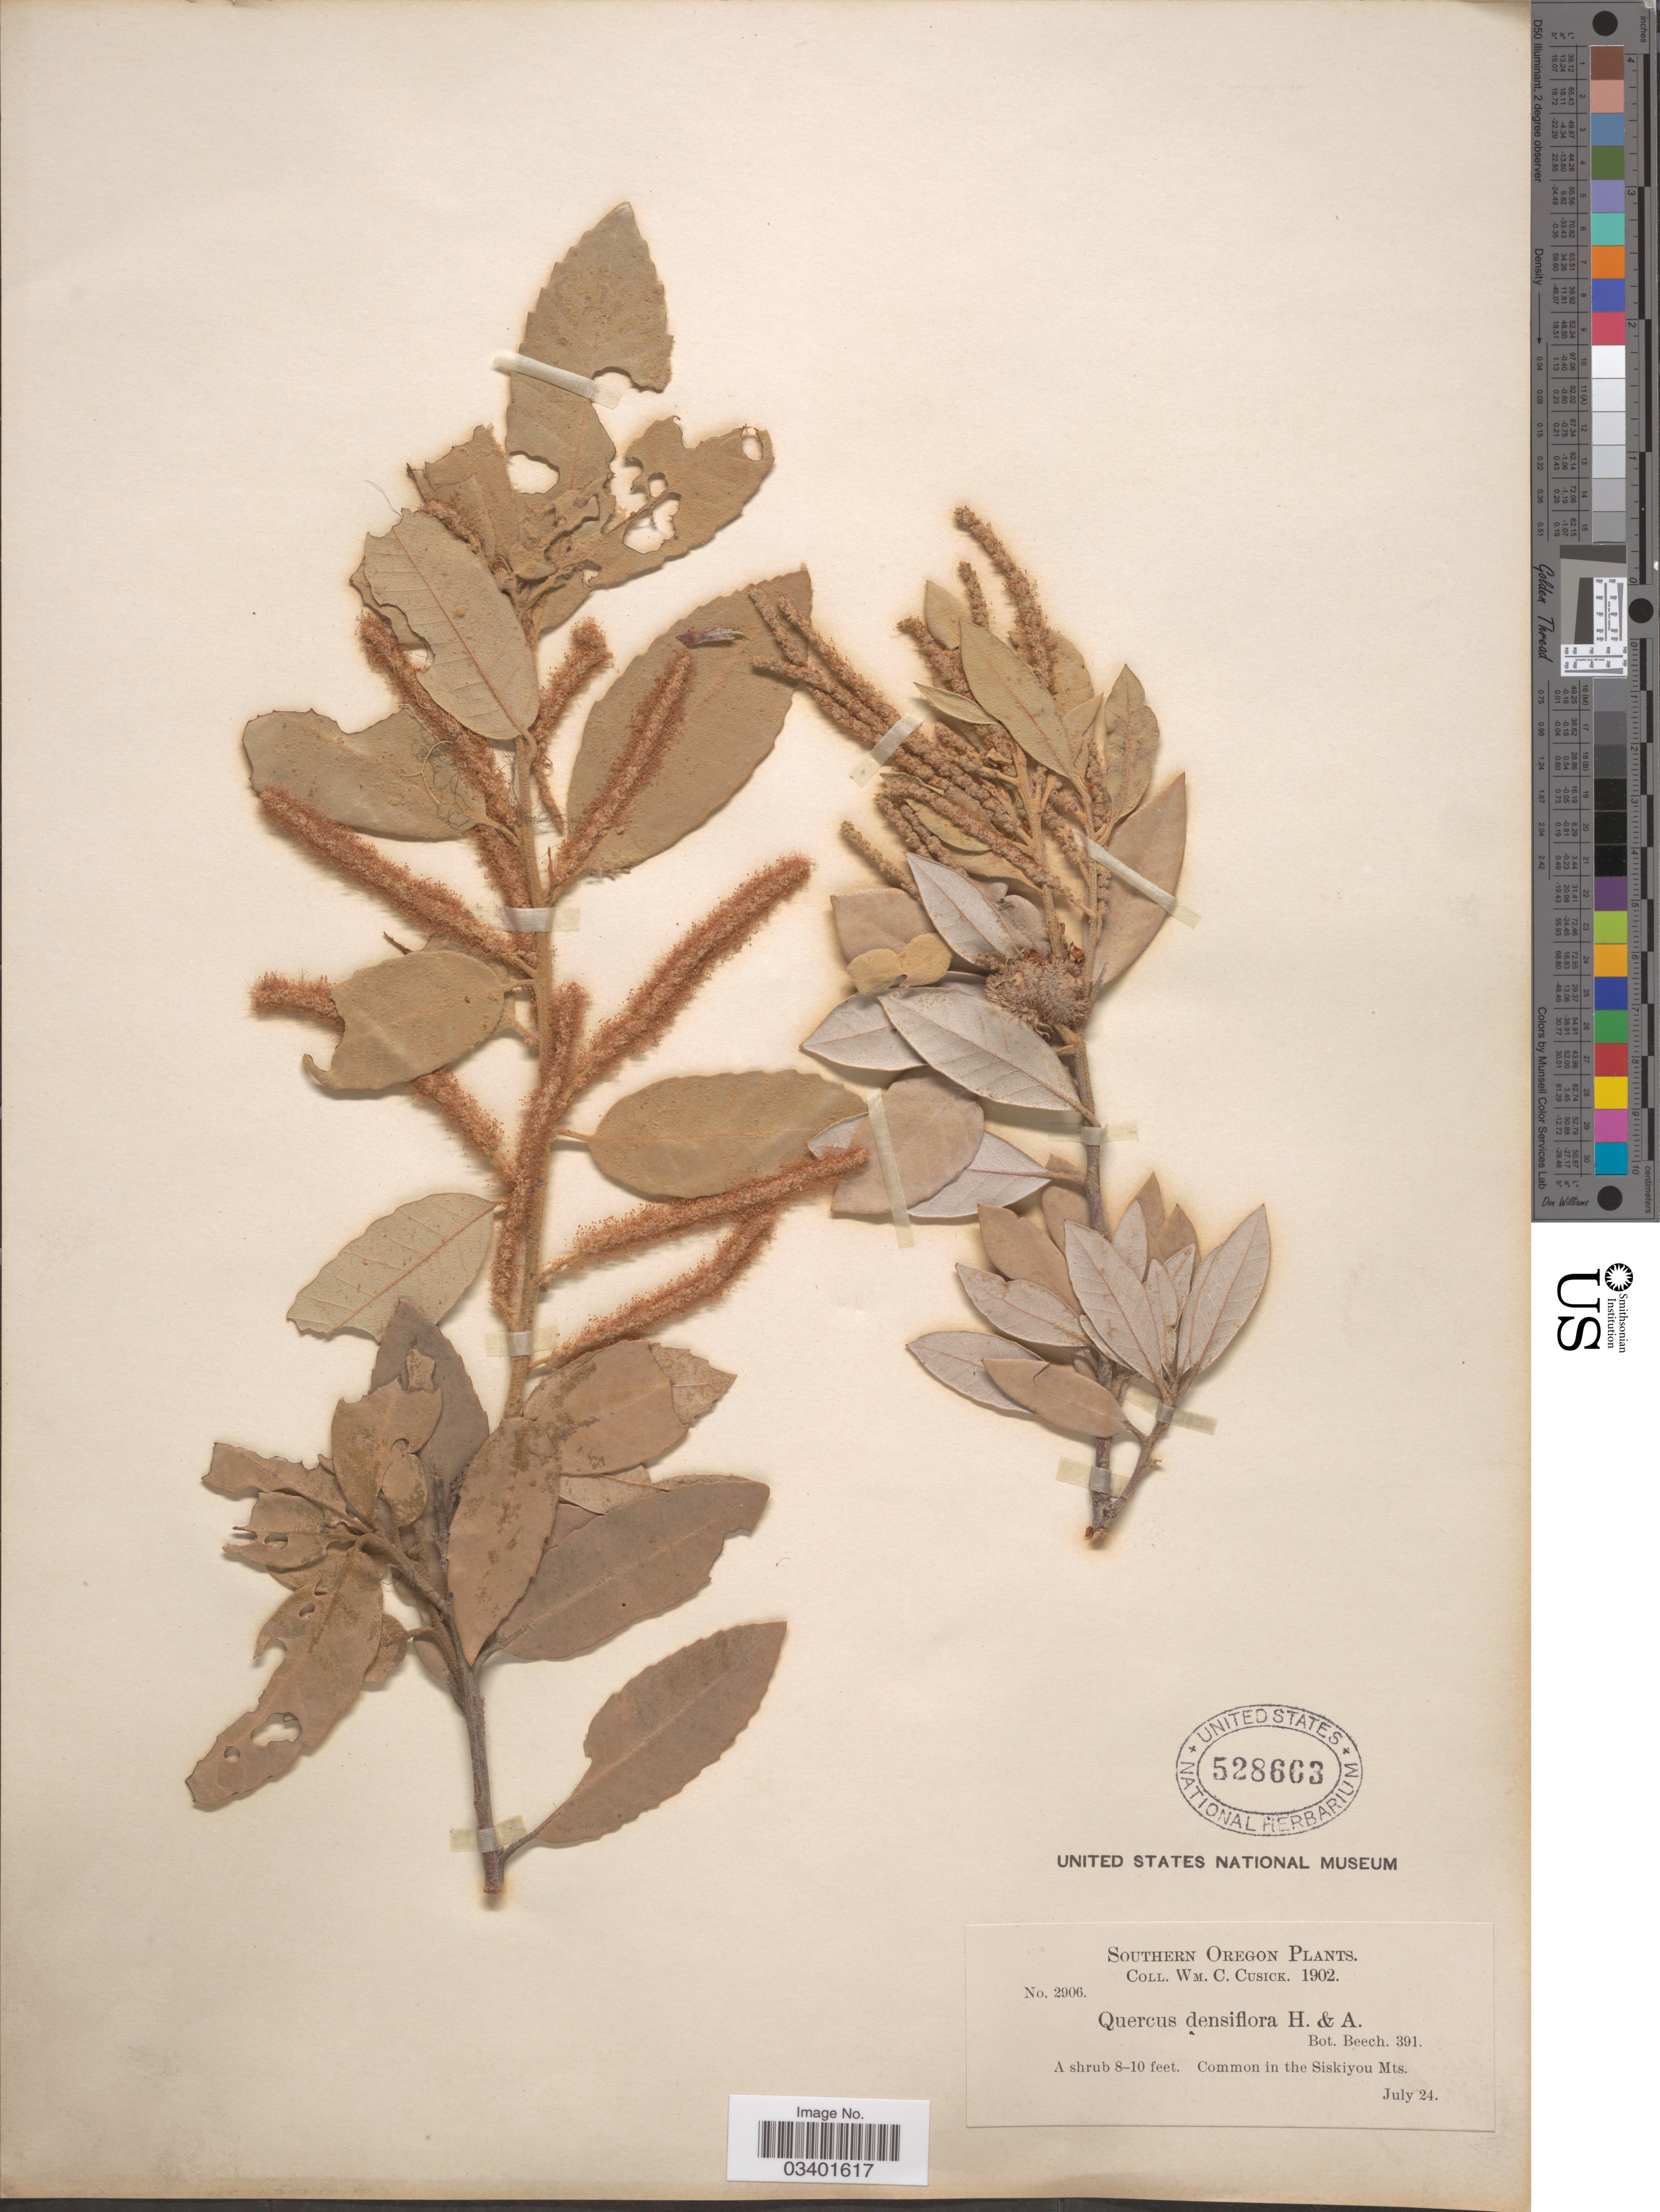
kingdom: Plantae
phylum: Tracheophyta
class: Magnoliopsida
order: Fagales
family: Fagaceae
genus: Notholithocarpus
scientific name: Notholithocarpus densiflorus var. densiflorus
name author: (Hook. & Arn.) P. S. Manos et al.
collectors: W. C. Cusick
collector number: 2906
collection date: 1902-07-24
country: United States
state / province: Oregon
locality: Southern Oregon. In the Siskiyou Mts.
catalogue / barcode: US 528663